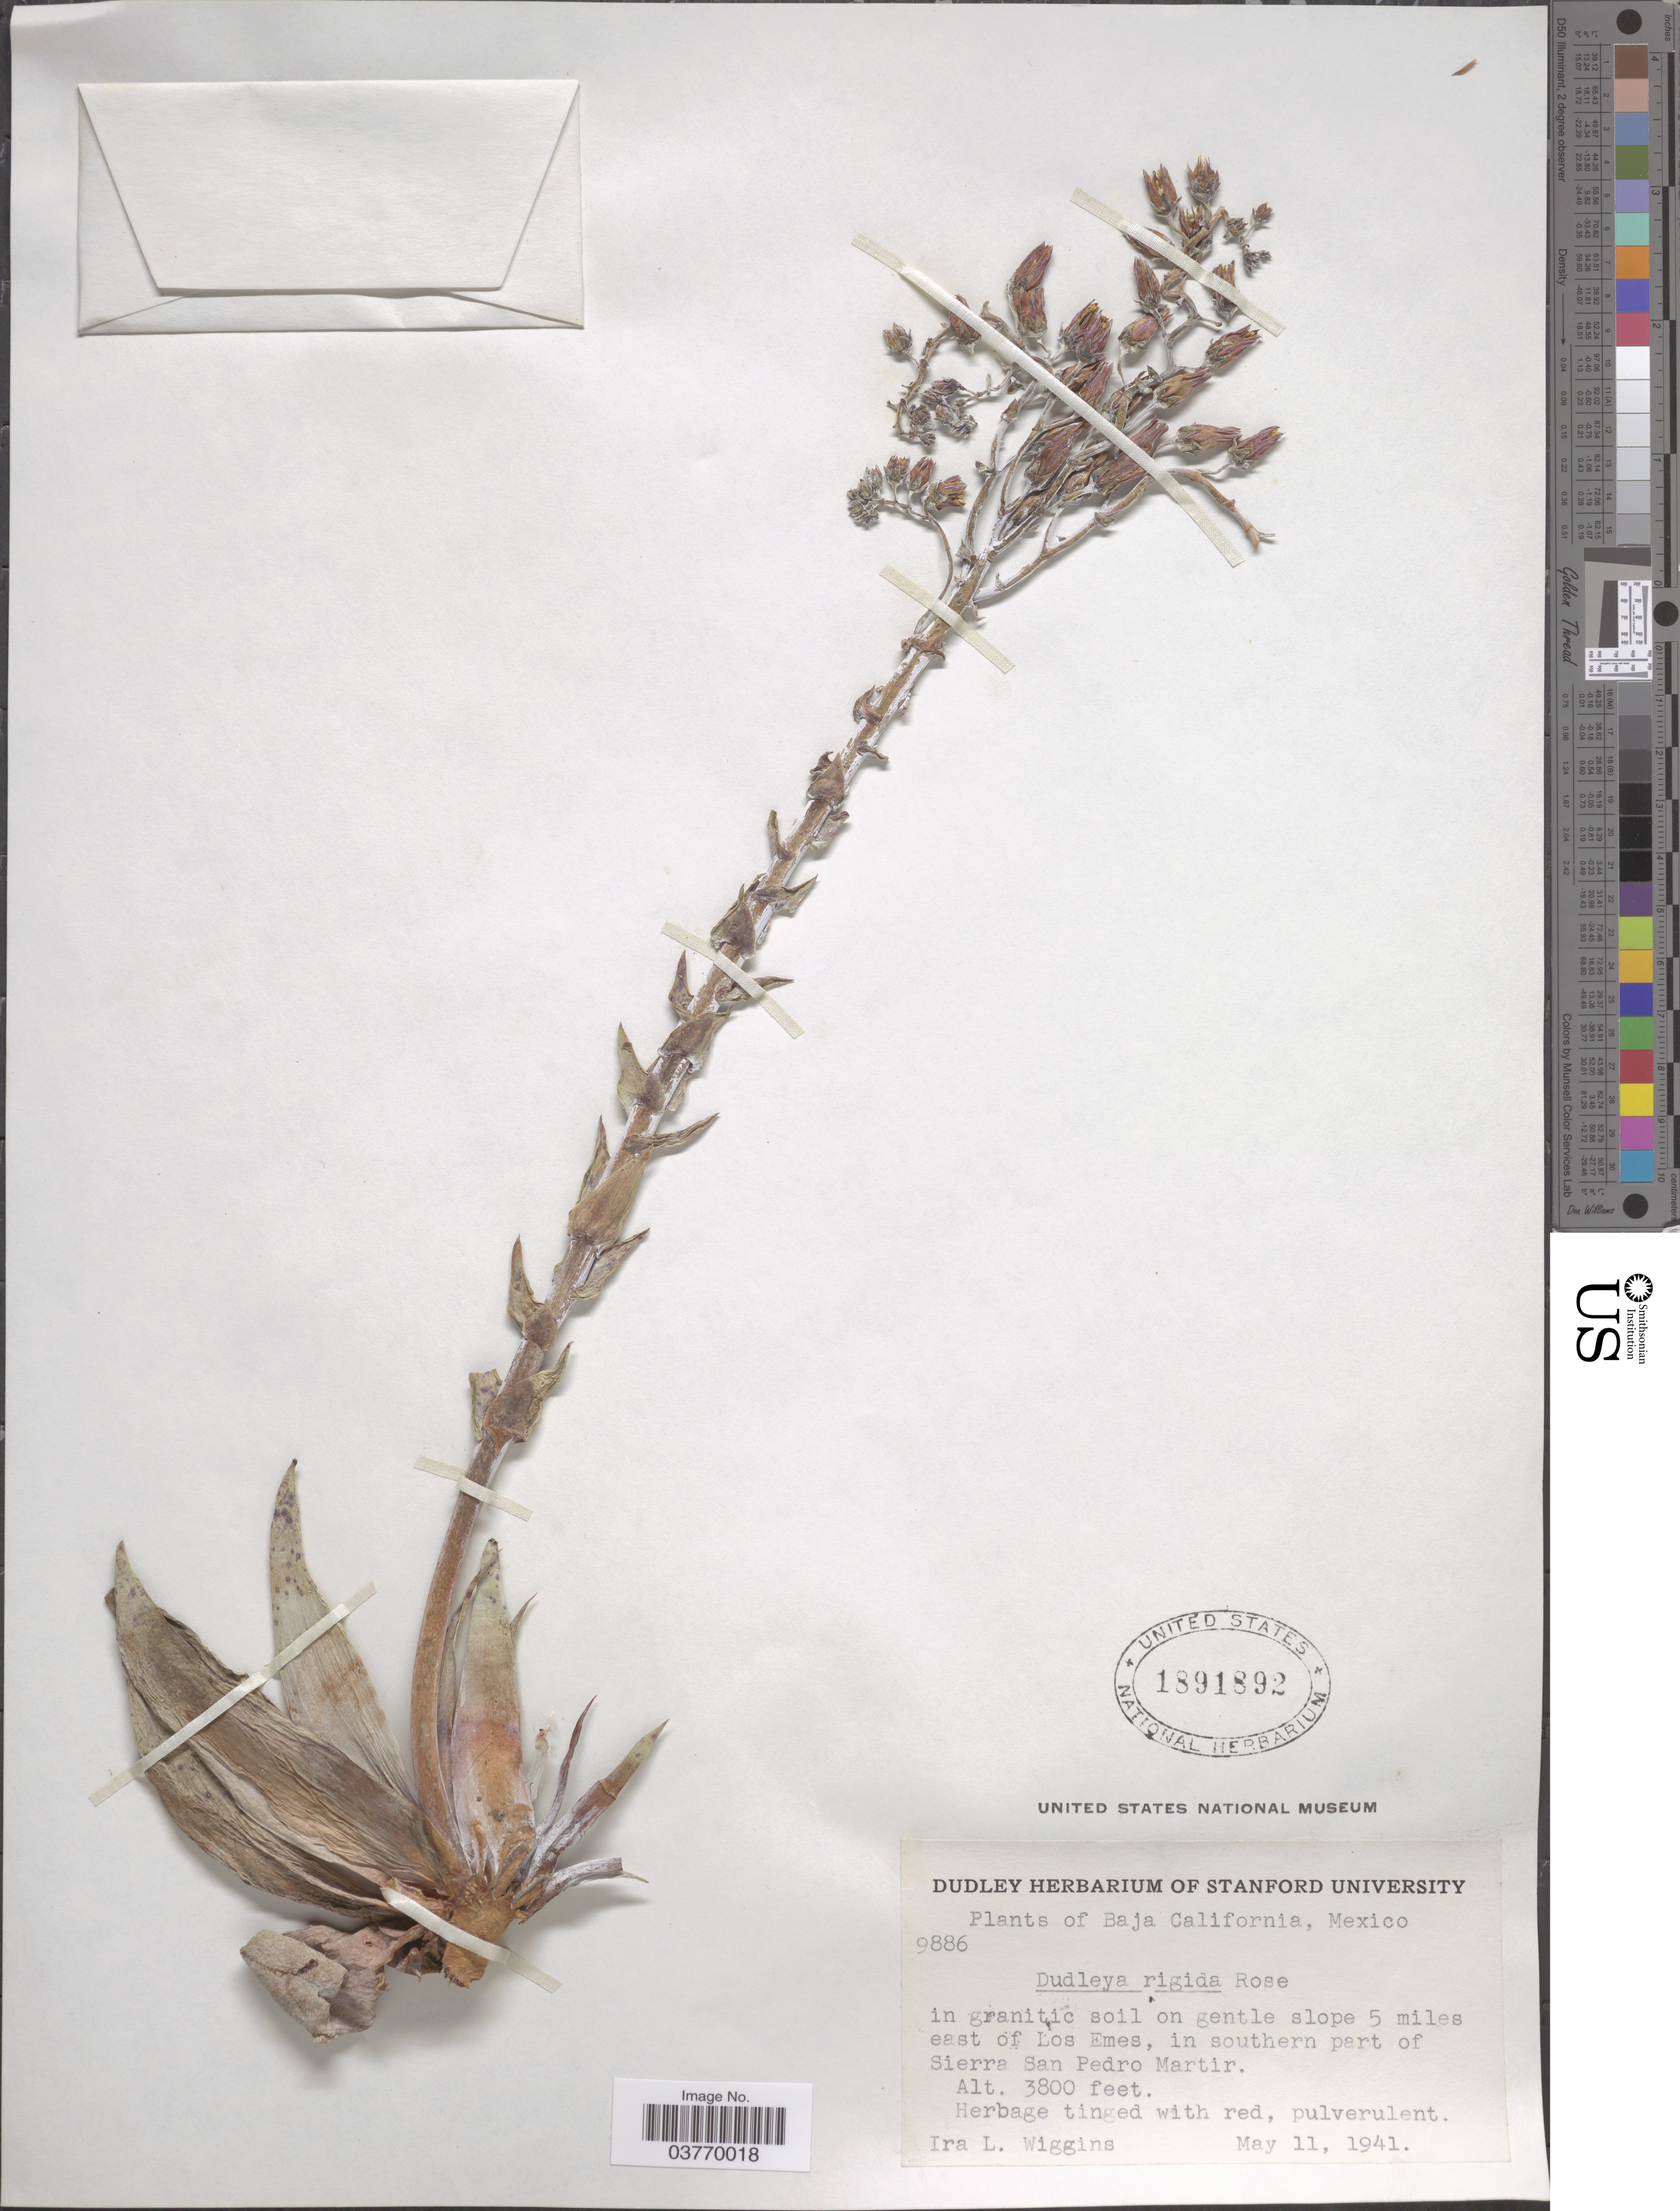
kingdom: Plantae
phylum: Tracheophyta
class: Magnoliopsida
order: Saxifragales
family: Crassulaceae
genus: Dudleya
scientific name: Dudleya rigida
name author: Rose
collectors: I. L. Wiggins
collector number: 9886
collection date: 1941-05-11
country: Mexico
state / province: Baja California Norte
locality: In granitic soil on gentle slope 5 miles east of Los Emes, in southern part of Sierra San Pedro Martir.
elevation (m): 1158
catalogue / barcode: US 1891892